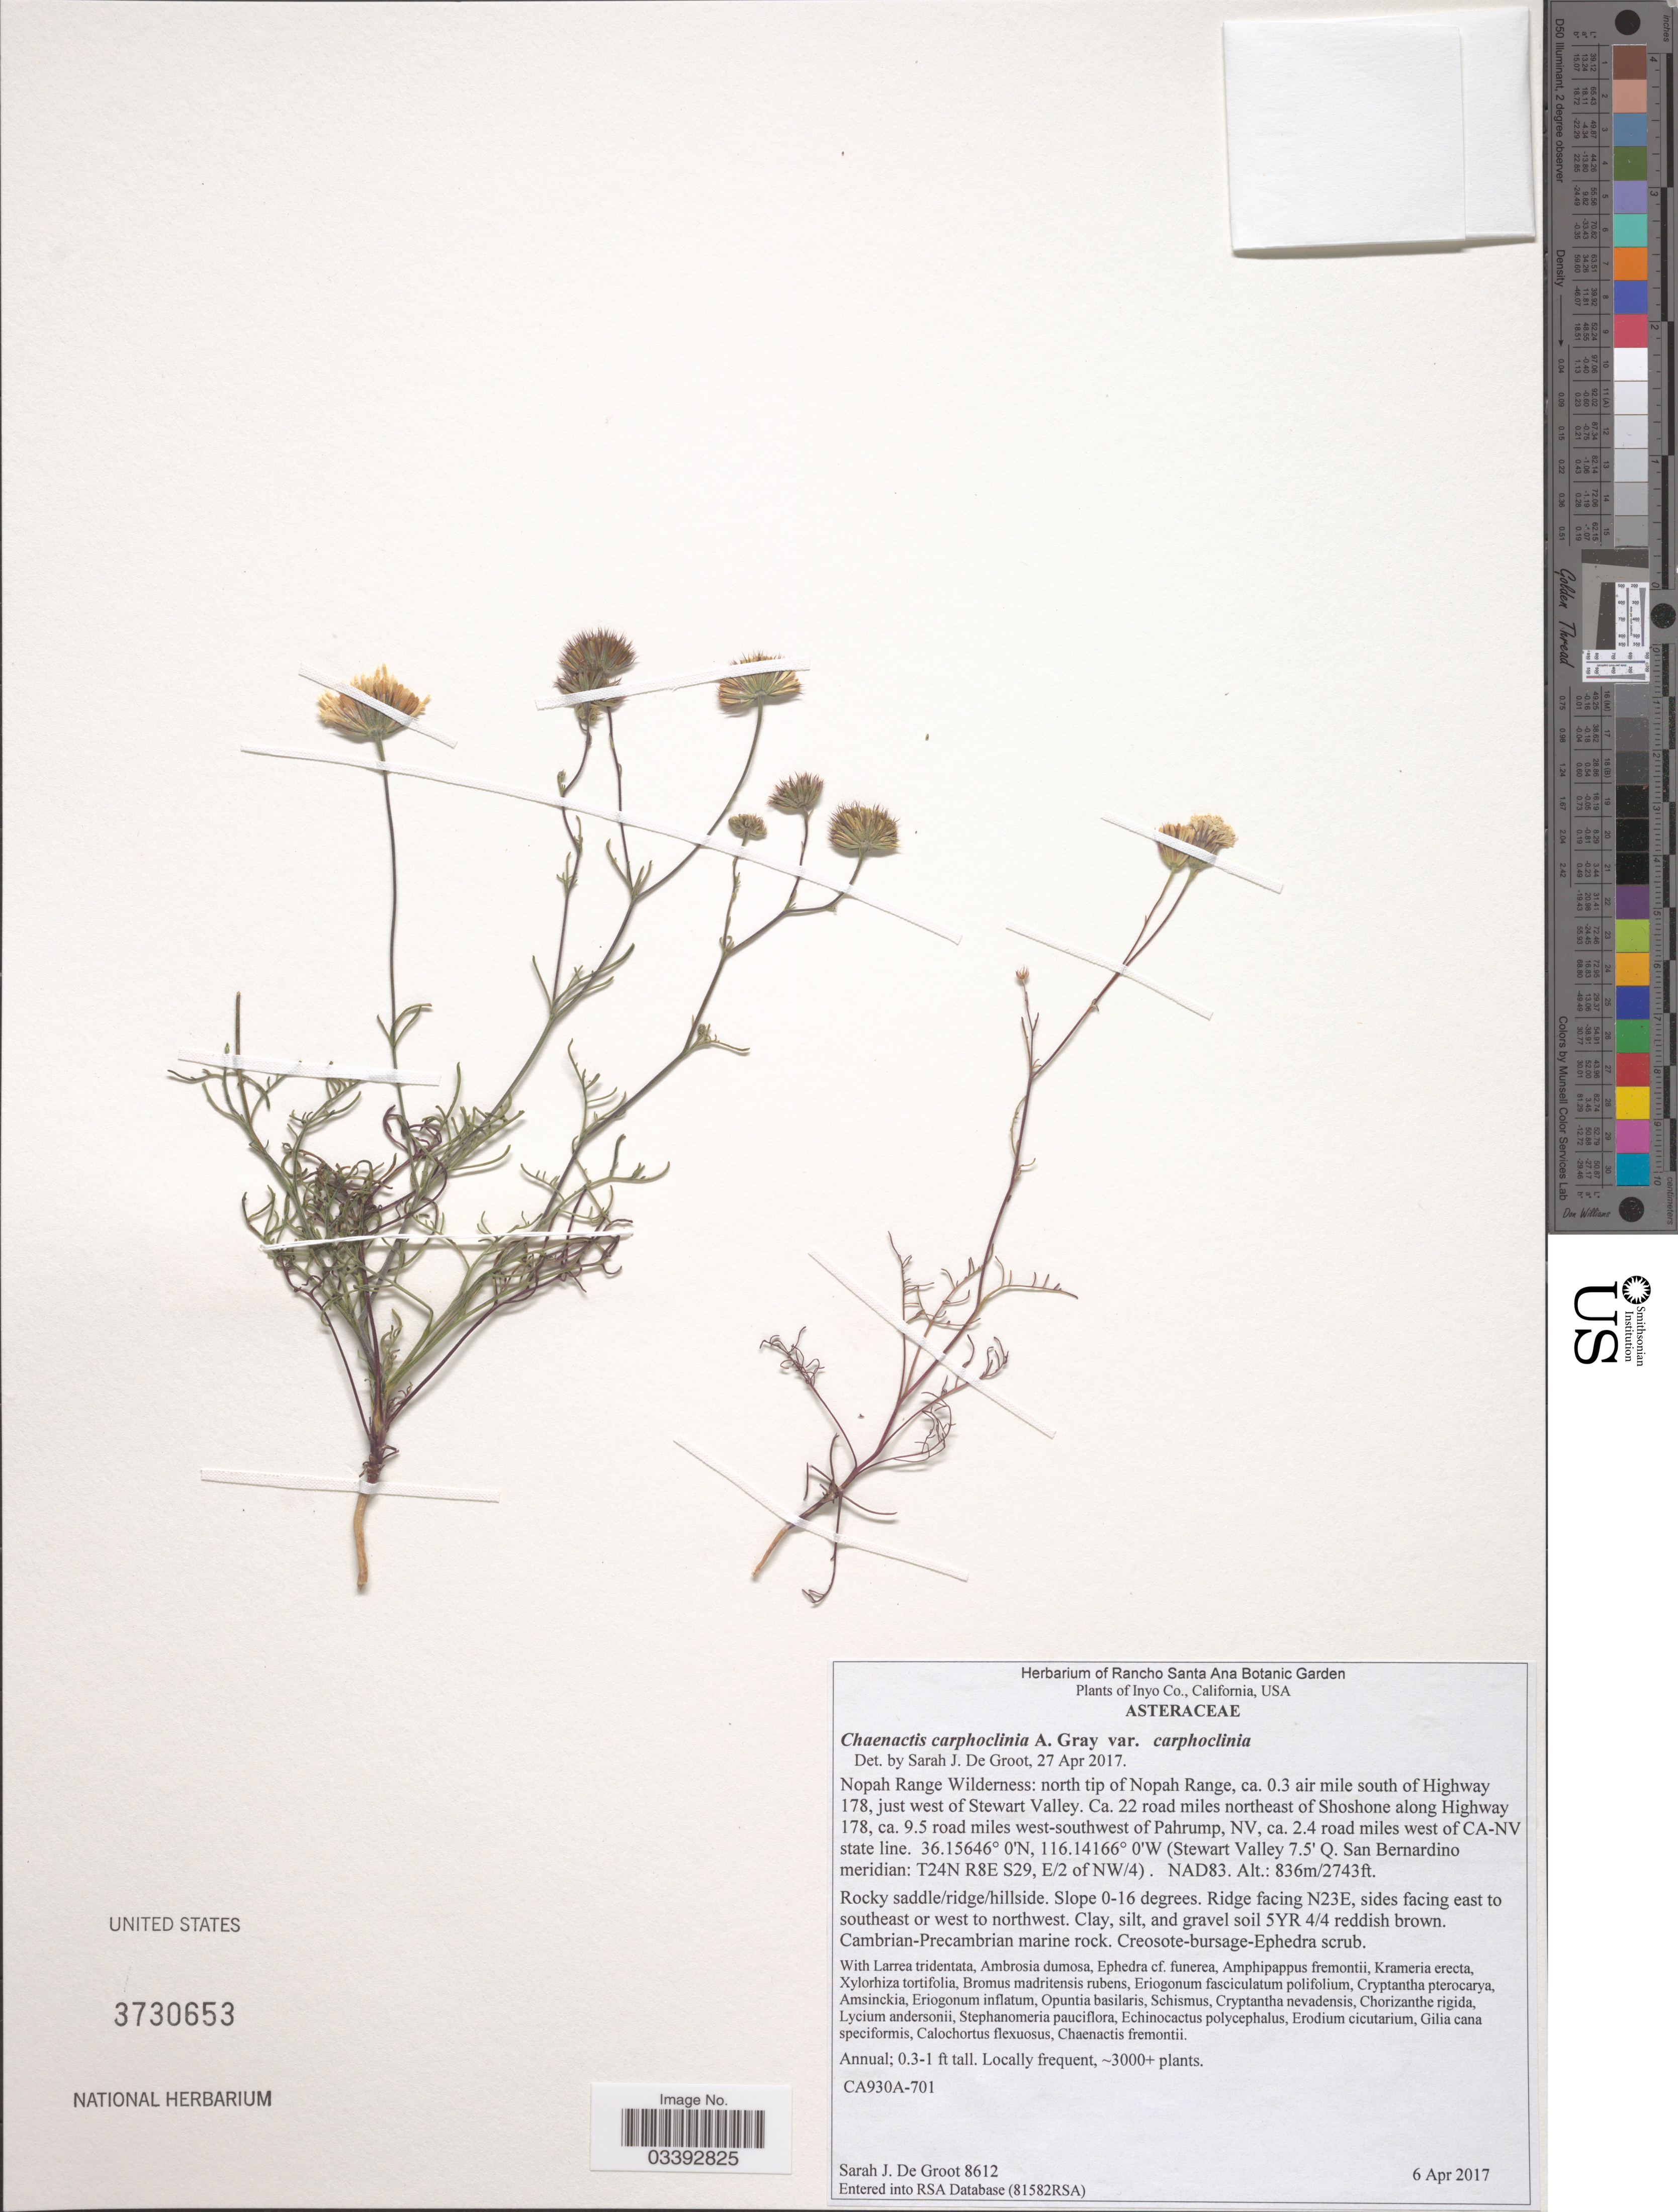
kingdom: Plantae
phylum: Tracheophyta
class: Magnoliopsida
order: Asterales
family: Asteraceae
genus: Chaenactis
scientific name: Chaenactis carphoclinia var. carphoclinia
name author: A. Gray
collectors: S. De Groot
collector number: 8612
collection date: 2017-04-06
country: United States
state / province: California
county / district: Inyo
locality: Inyo Co., Nopah Range Wilderness: north tip of Nopah Range, ca. 0.3 air mile south of Highway 178, just west of Stewart Valley. Ca. 22 road miles northeast of Shoshone along Highway 178, ca. 9.5 road miles west-southwest of Pahrump, NV, ca. 2.4 road miles west of CA-NV state line. (Stewart Valley 7.5' Q.San Bernardino meridian: T24N R8E S29, E/2 of NW/4). NAD83.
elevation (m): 836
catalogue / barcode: US 3730653